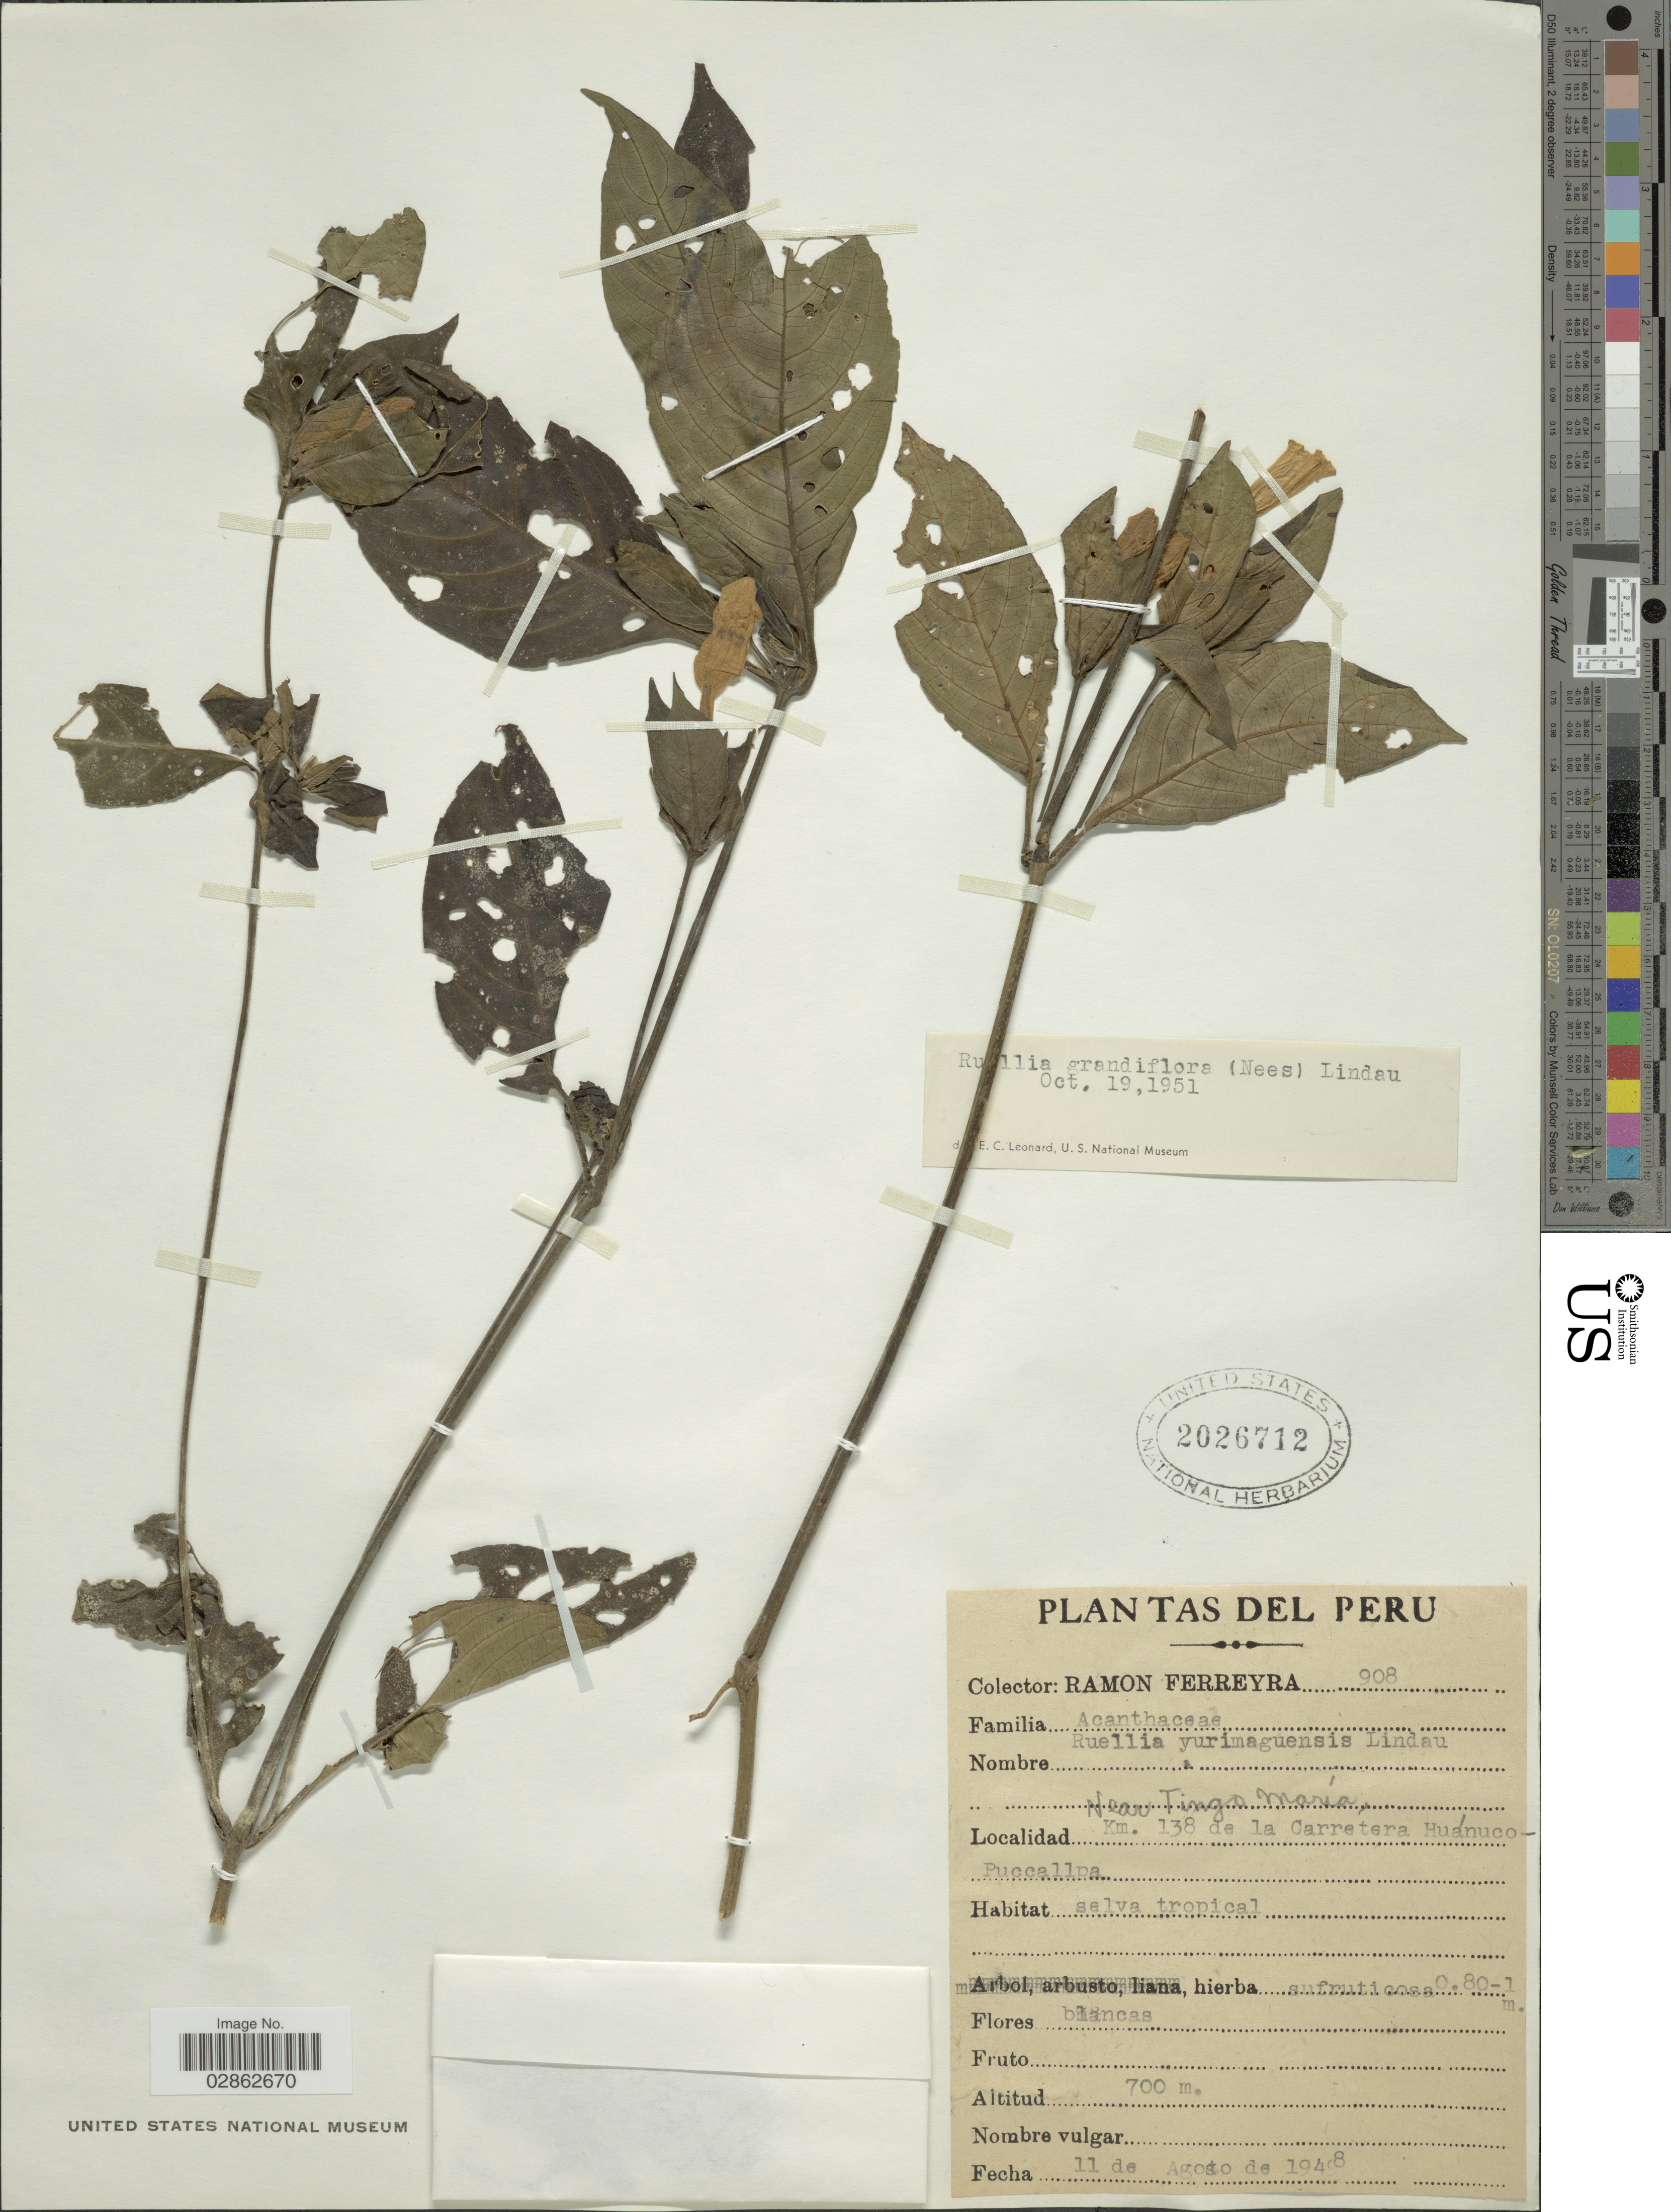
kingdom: Plantae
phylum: Tracheophyta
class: Magnoliopsida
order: Lamiales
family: Acanthaceae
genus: Ruellia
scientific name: Ruellia yurimaguensis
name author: Lindau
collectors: R. A. Ferreyra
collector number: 908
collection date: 1948-08-11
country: Peru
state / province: Huánuco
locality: Near Tingo María. Km. 138 de la Carretera Huánuco-Pucallpa.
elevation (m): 700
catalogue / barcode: US 2026712